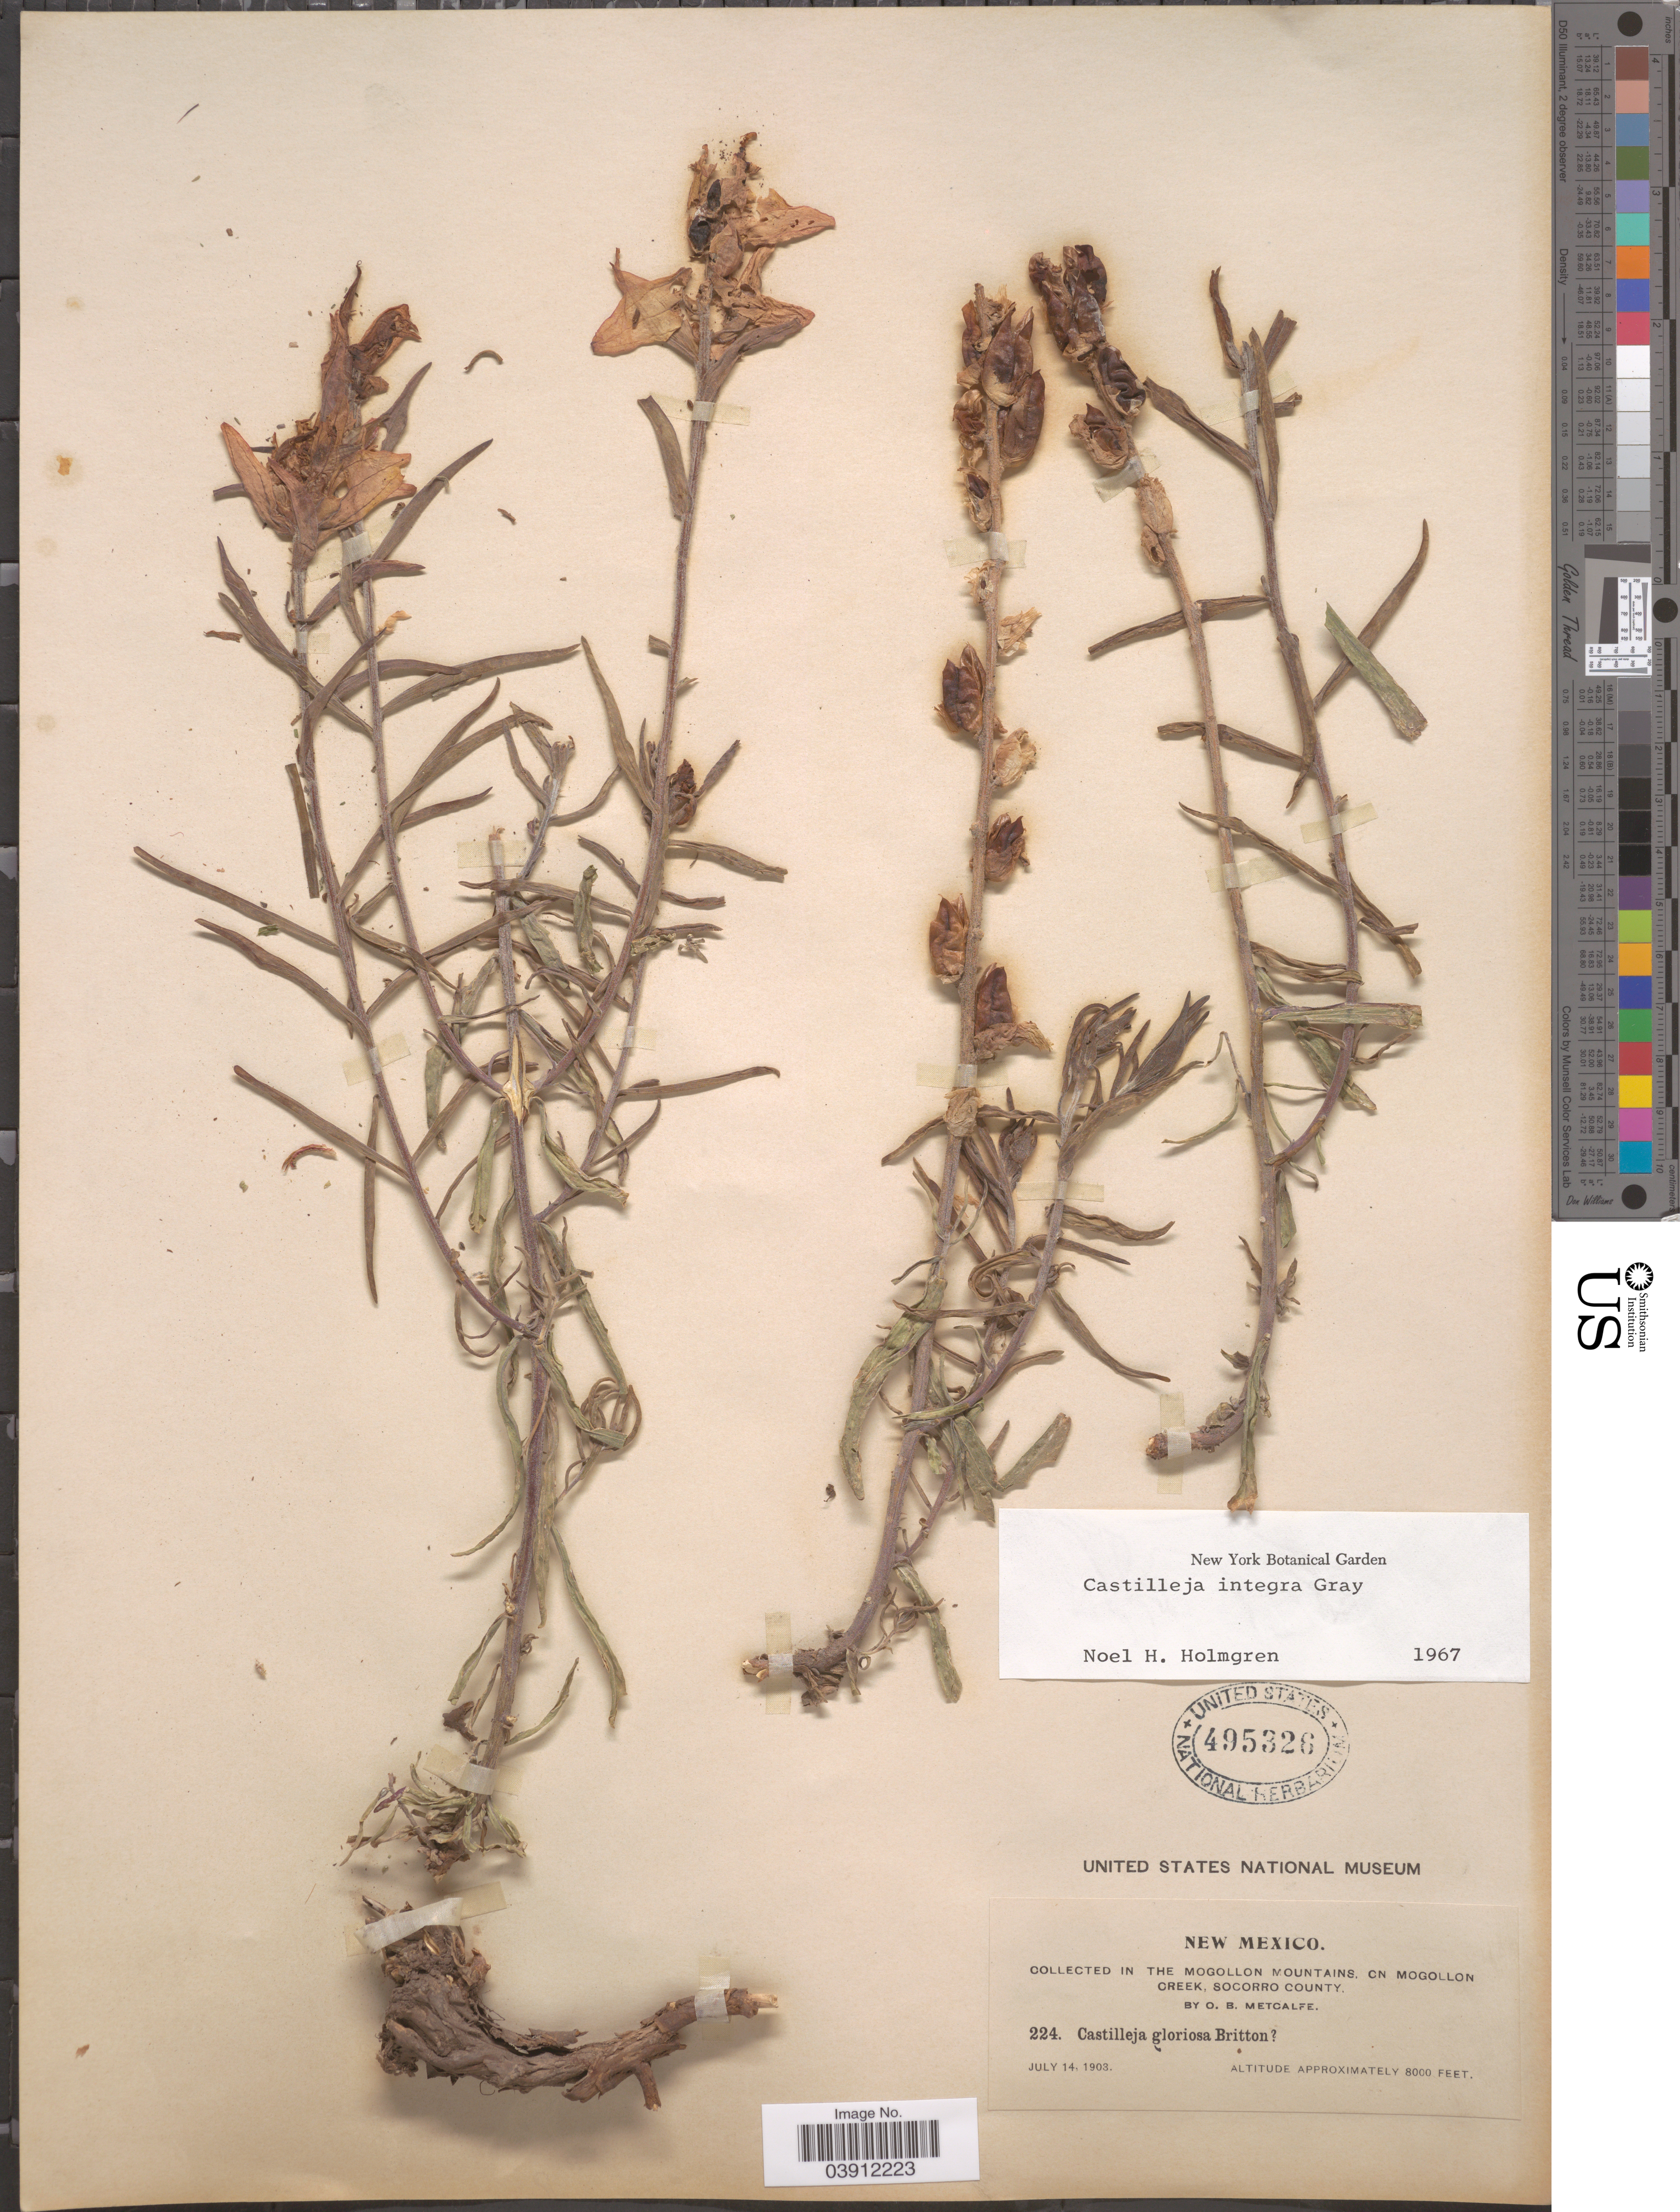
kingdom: Plantae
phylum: Tracheophyta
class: Magnoliopsida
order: Lamiales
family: Orobanchaceae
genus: Castilleja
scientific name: Castilleja integra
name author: A. Gray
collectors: O. B. Metcalfe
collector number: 224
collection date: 1903-07-14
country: United States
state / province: New Mexico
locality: In the Mogollon Mountains, on Mogollon Creek, Socorro County.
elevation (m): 2438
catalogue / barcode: US 495326